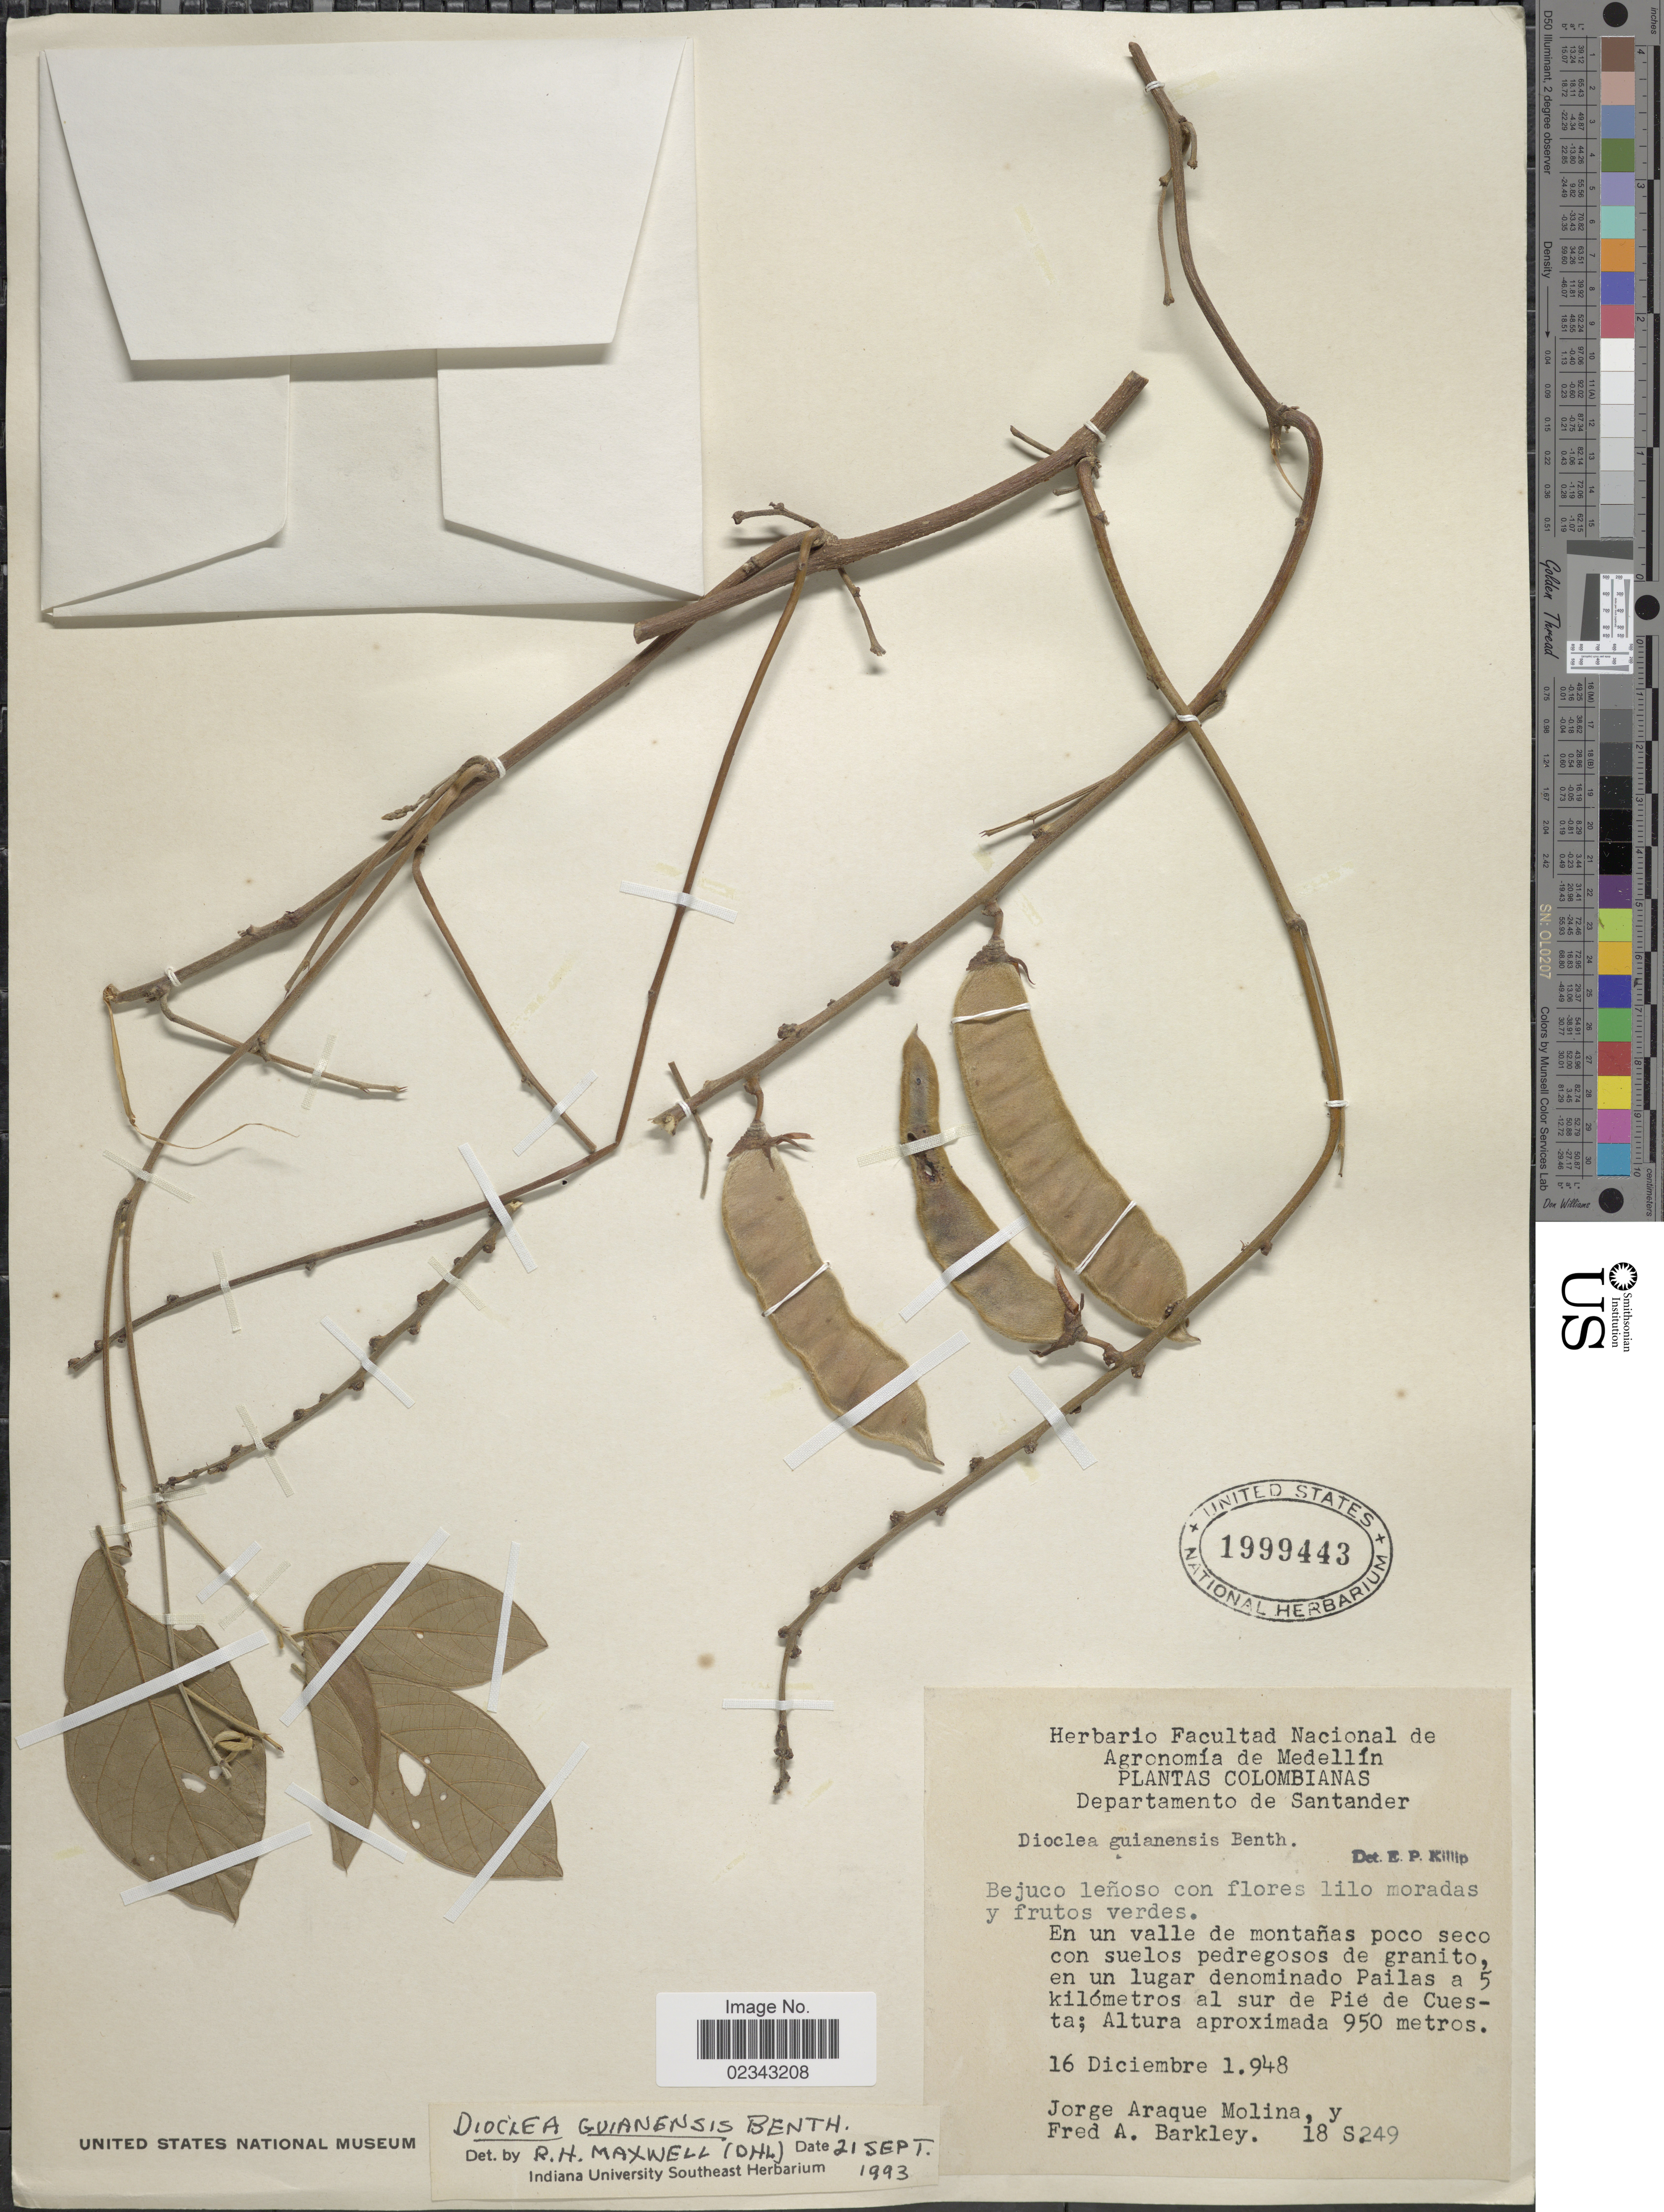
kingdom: Plantae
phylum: Tracheophyta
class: Magnoliopsida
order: Fabales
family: Fabaceae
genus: Dioclea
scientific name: Dioclea guianensis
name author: Benth.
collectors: J. Araque Molina & F. A. Barkley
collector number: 18 S.249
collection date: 1948-12-16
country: Colombia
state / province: Santander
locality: Departamento de Santander, En un valle de montañas poco seco con suelos pedregosos de granito, en un lugar denominado Pailas a 5 kilómetros al sur de Pi de Cuesta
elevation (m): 950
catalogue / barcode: US 1999443